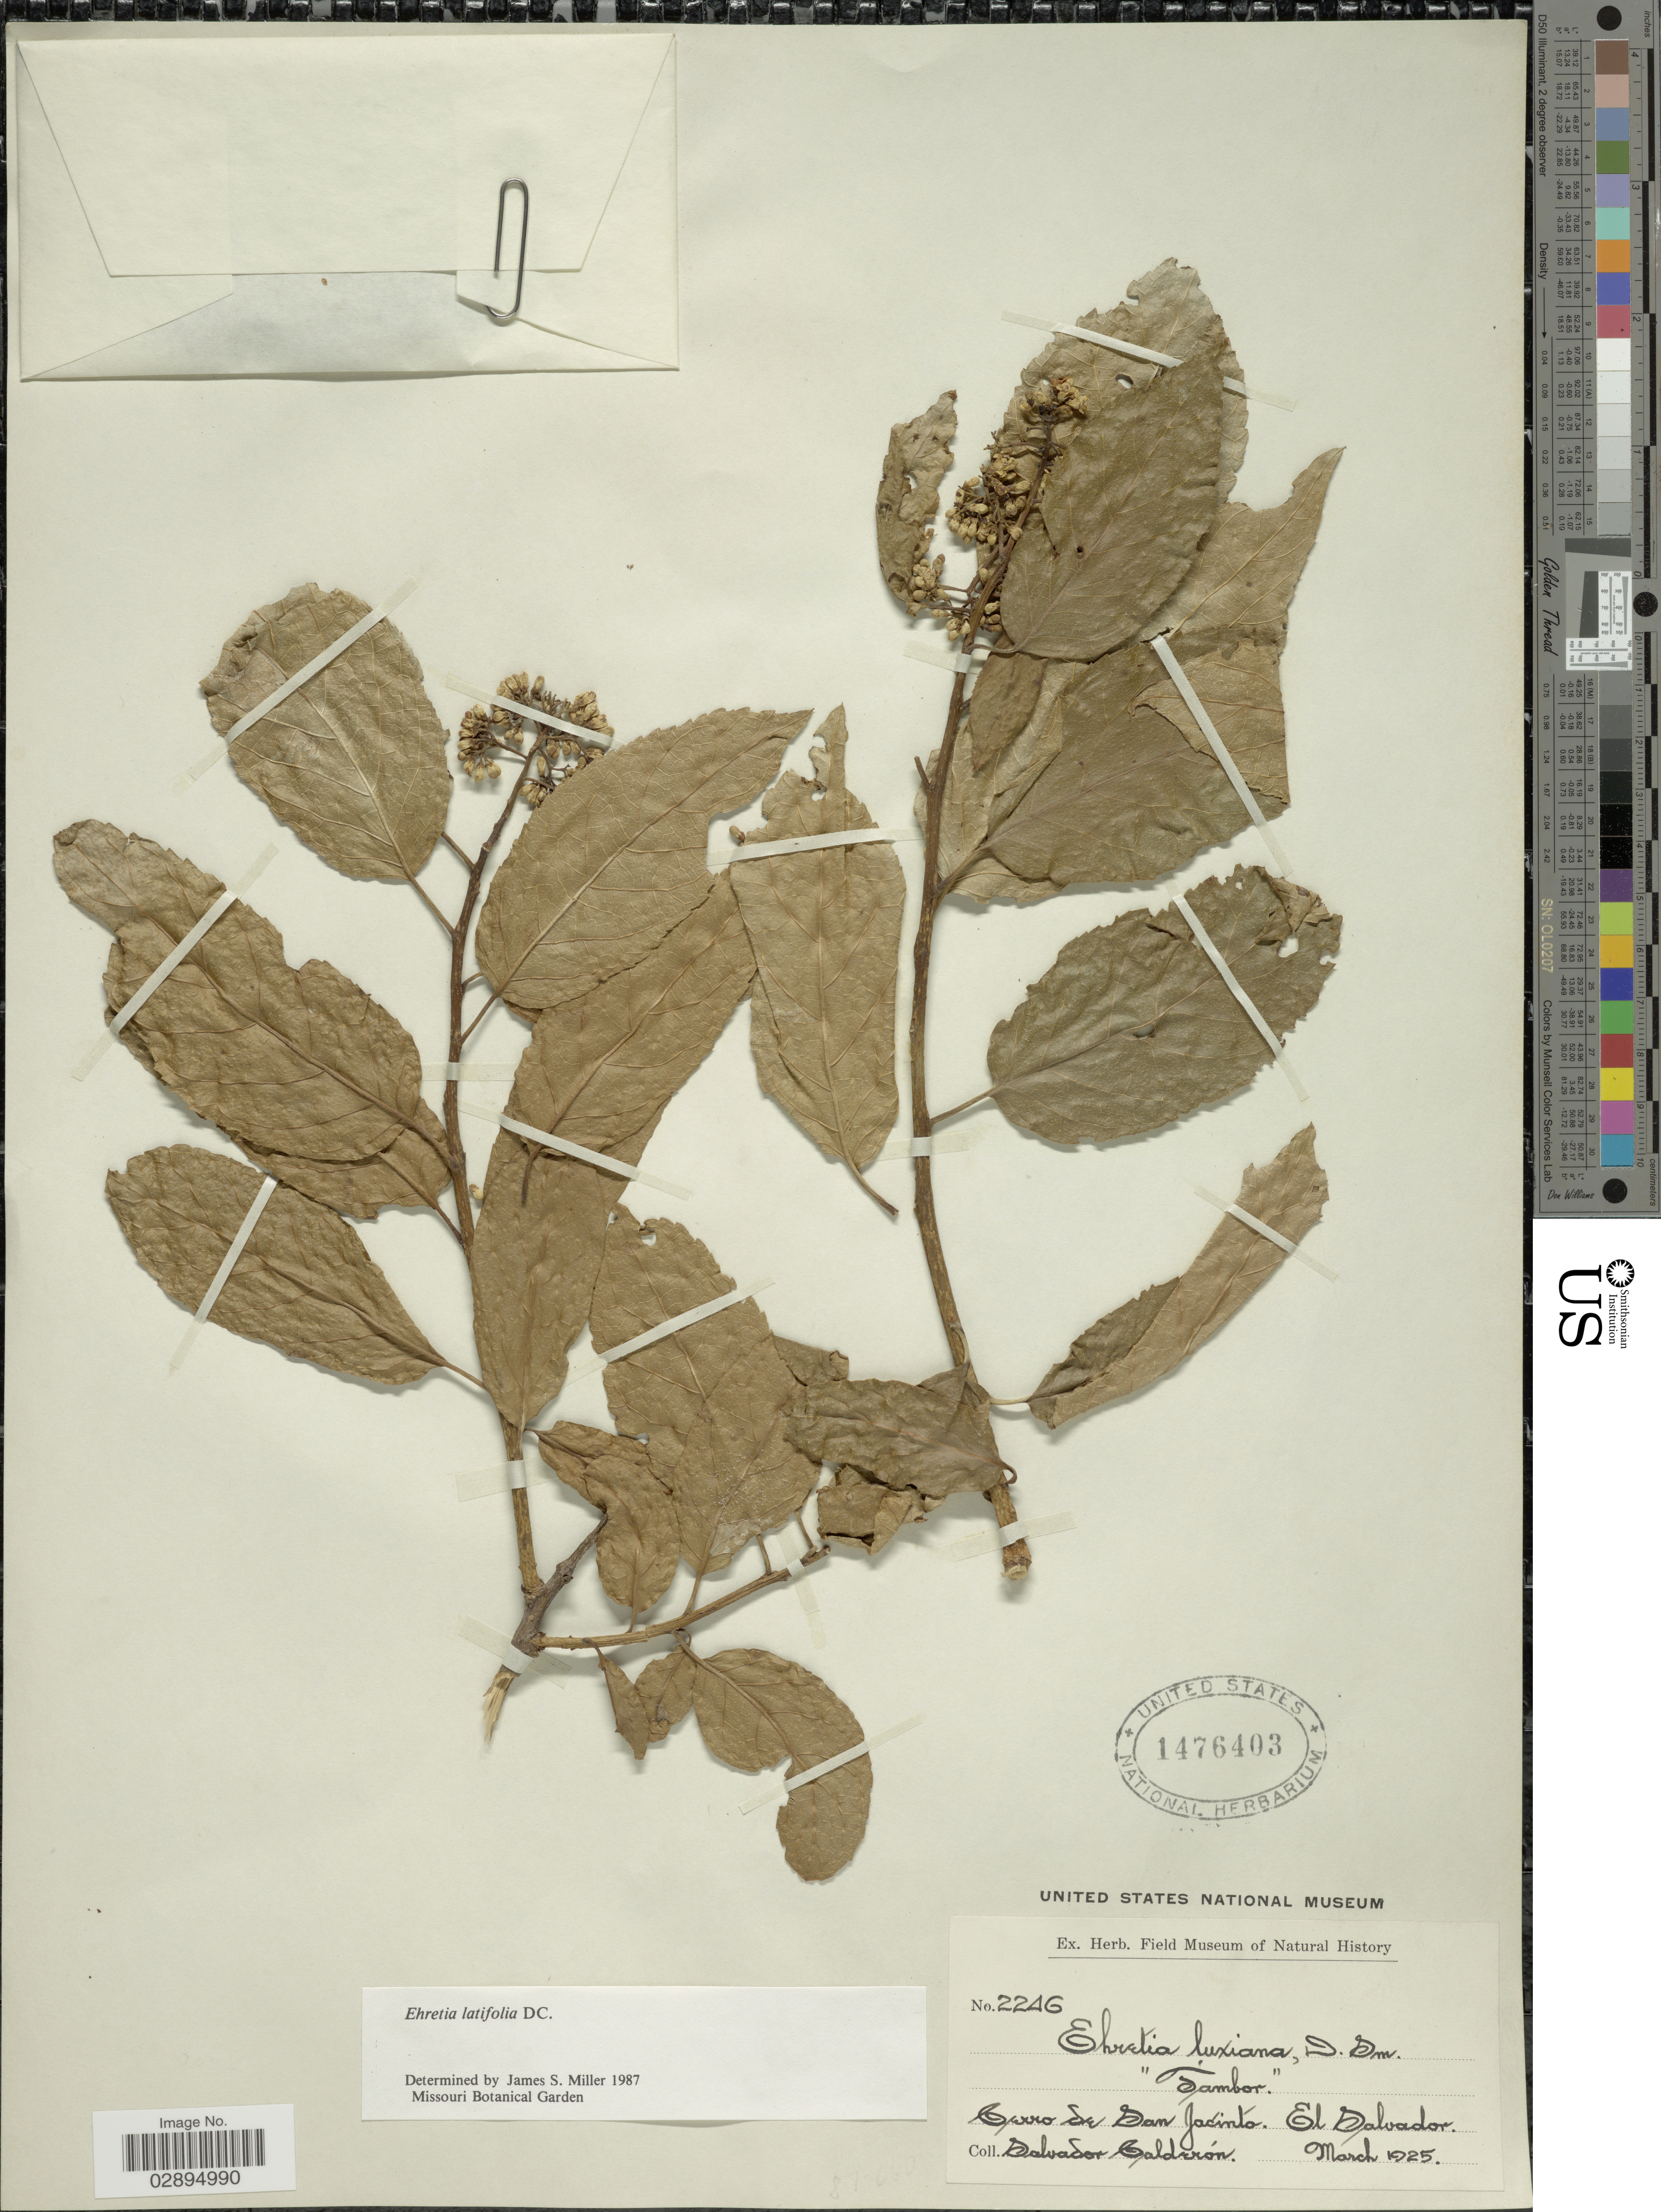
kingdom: Plantae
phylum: Tracheophyta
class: Magnoliopsida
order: Boraginales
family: Ehretiaceae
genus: Ehretia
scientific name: Ehretia latifolia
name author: DC.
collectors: S. Calderón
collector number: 2246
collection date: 1925-03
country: El Salvador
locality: Cerro de San Jacinto.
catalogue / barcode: US 1476403